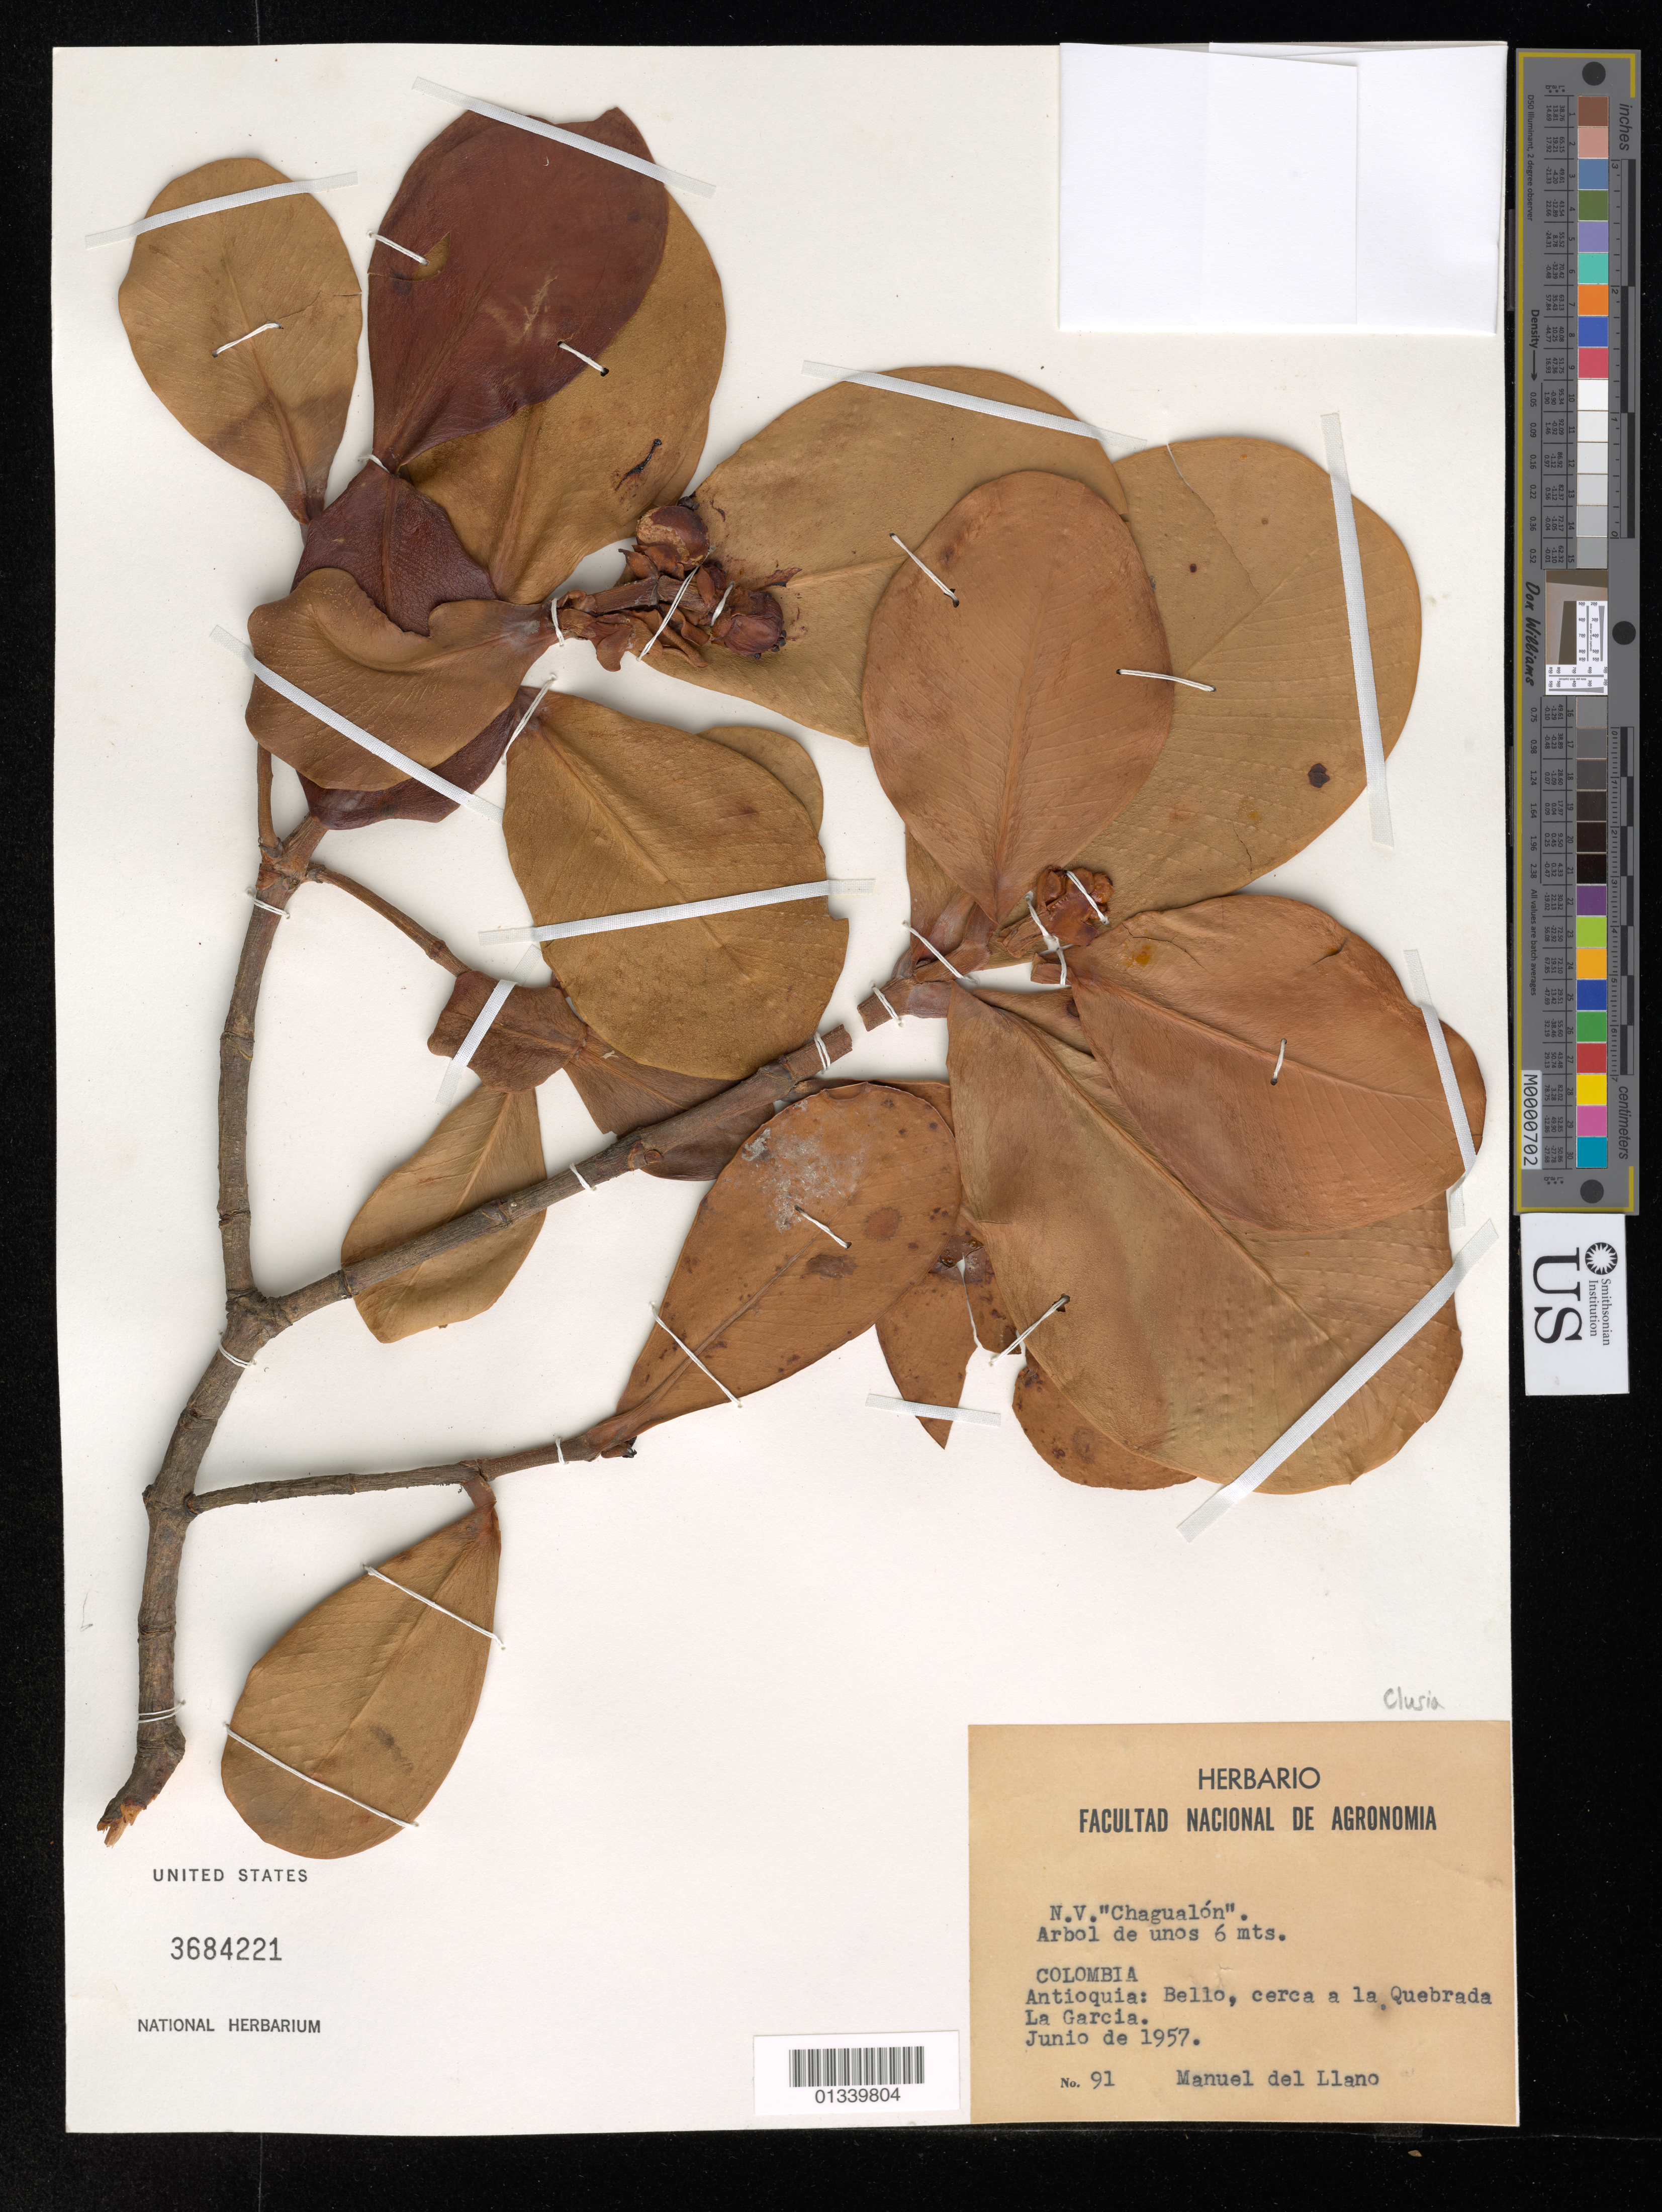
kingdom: Plantae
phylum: Tracheophyta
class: Magnoliopsida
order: Malpighiales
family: Clusiaceae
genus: Clusia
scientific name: Clusia sp.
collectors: M. d. Llano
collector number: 91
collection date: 1957-06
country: Colombia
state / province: Antioquia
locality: Bello, cerca a la Quebrada La Garcia.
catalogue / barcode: US 3684221